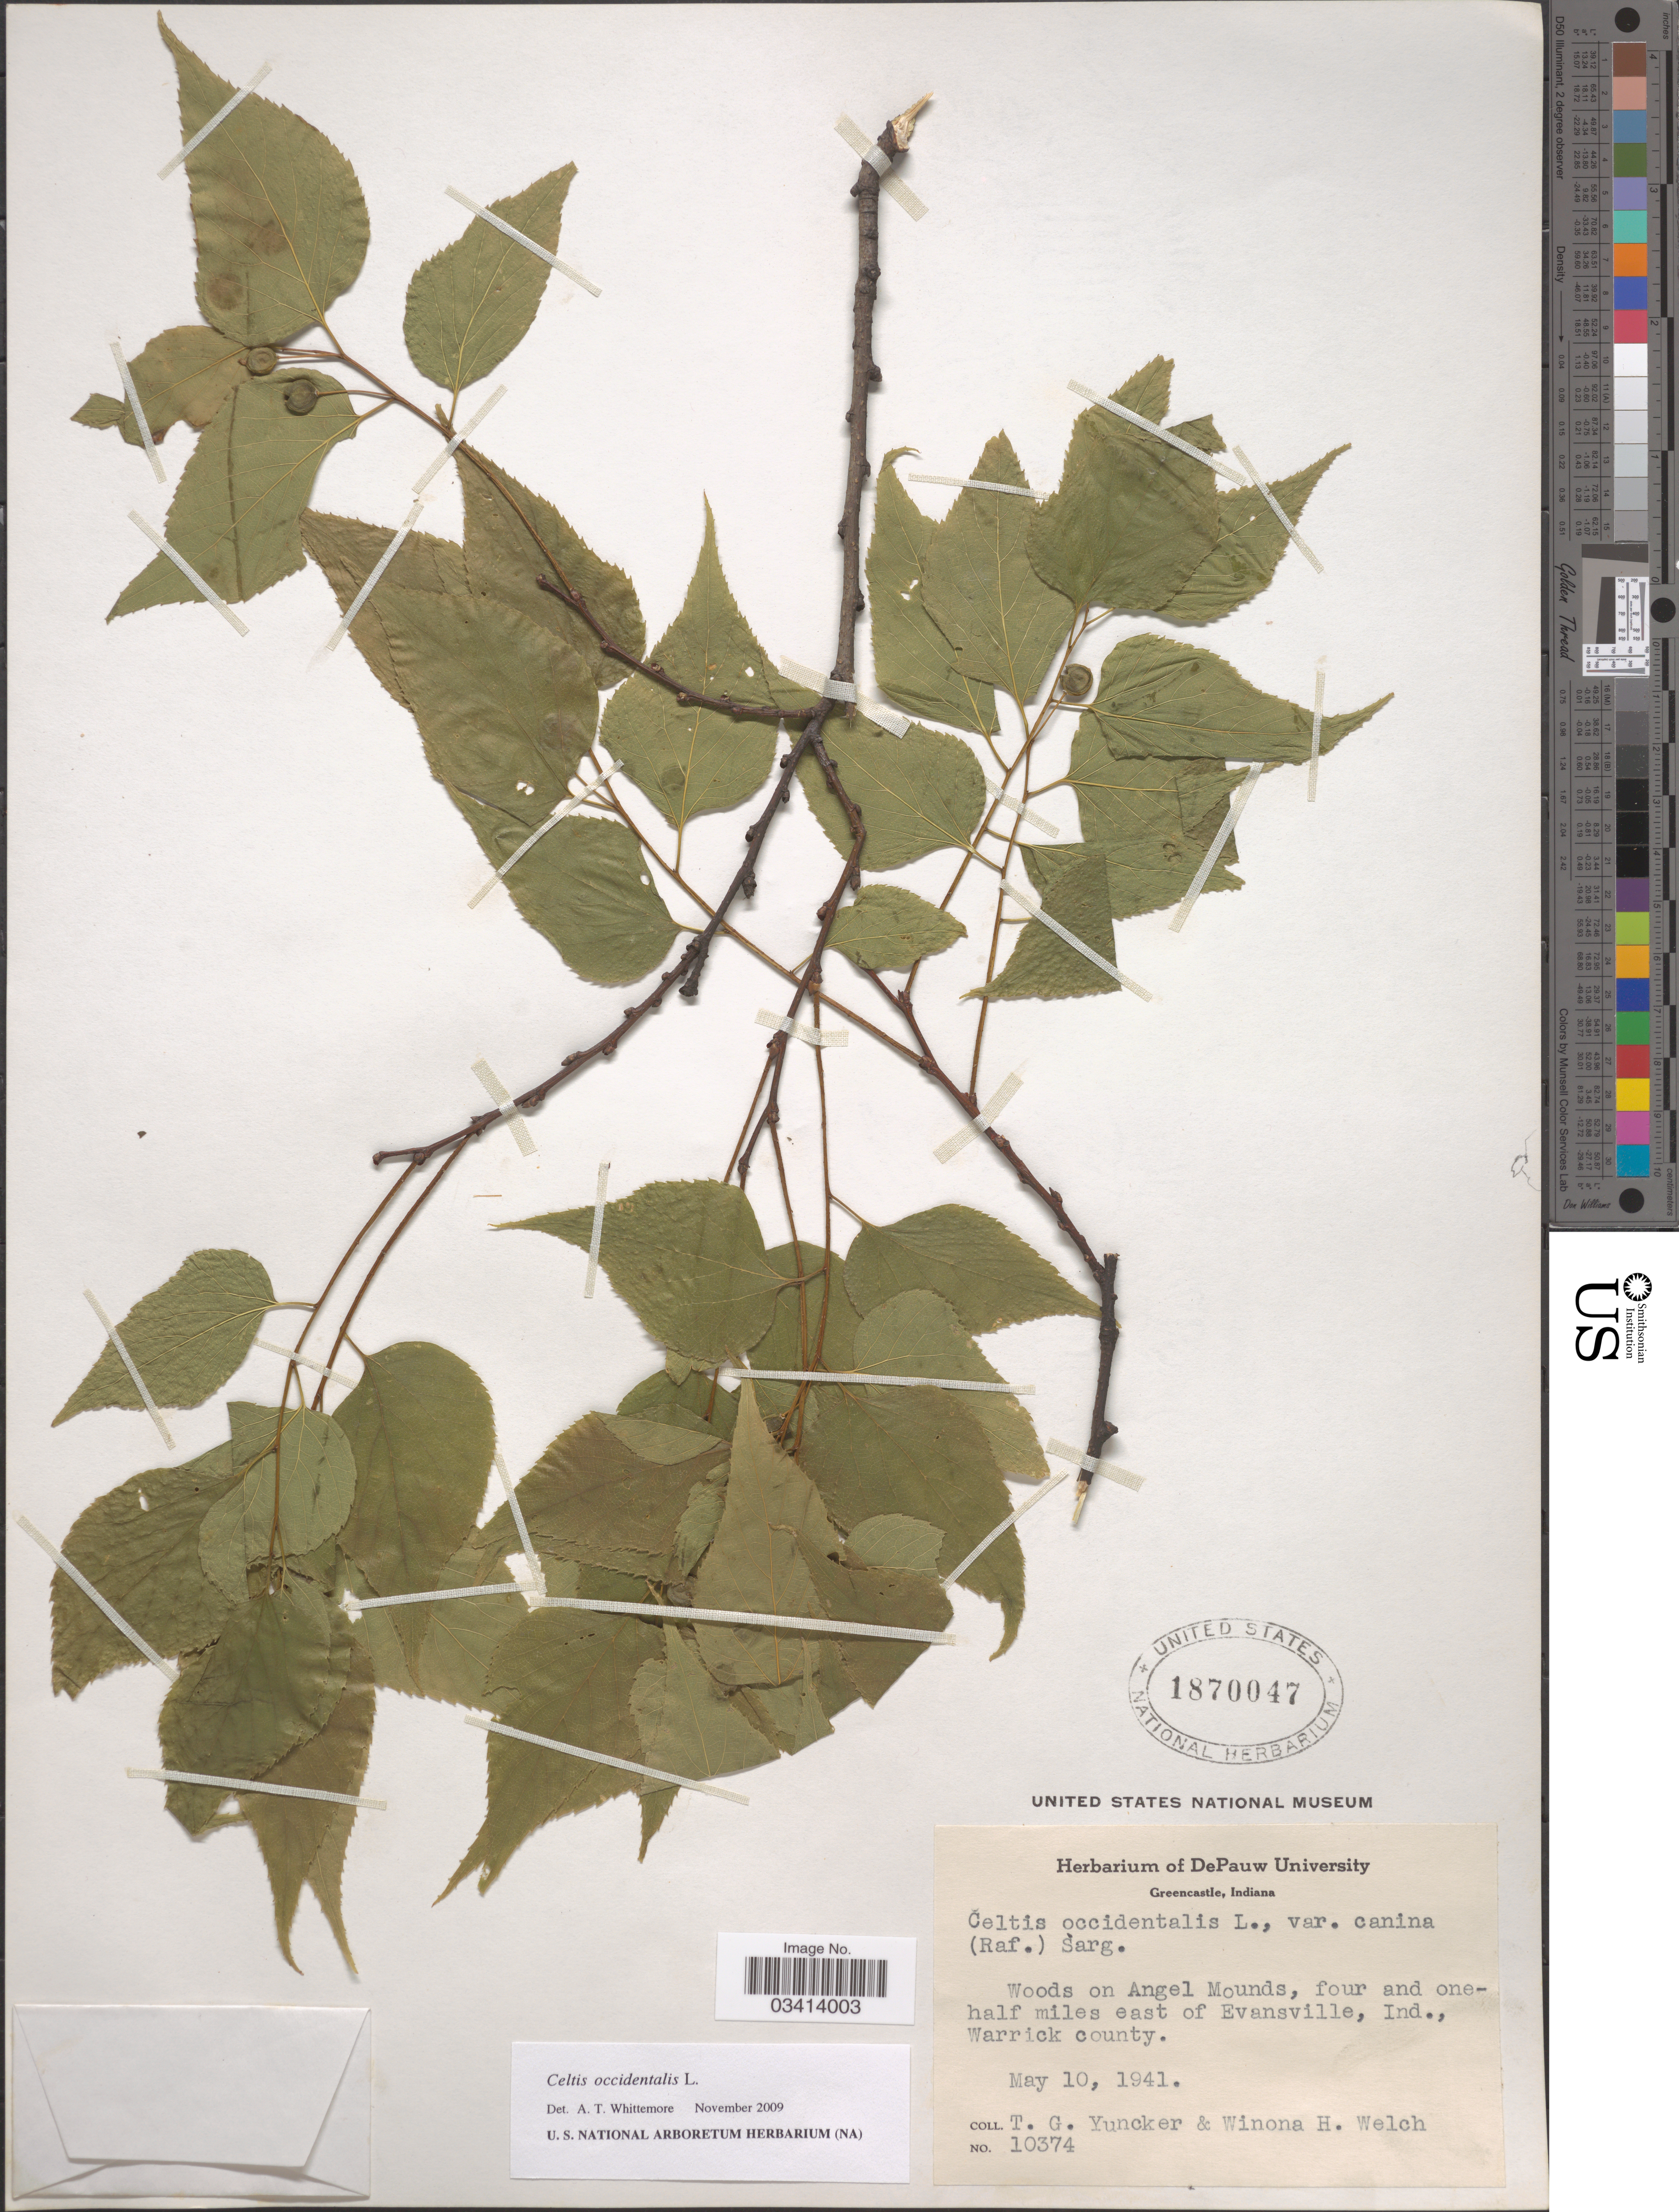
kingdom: Plantae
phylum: Tracheophyta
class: Magnoliopsida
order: Rosales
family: Cannabaceae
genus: Celtis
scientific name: Celtis occidentalis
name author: L.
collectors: T. G. Yuncker & W. H. Welch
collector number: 10374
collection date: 1941-05-10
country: United States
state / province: Indiana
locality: Woods on Angel Mounds, four and one-half miles east of Evansville, Warrick County.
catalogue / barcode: US 1870047